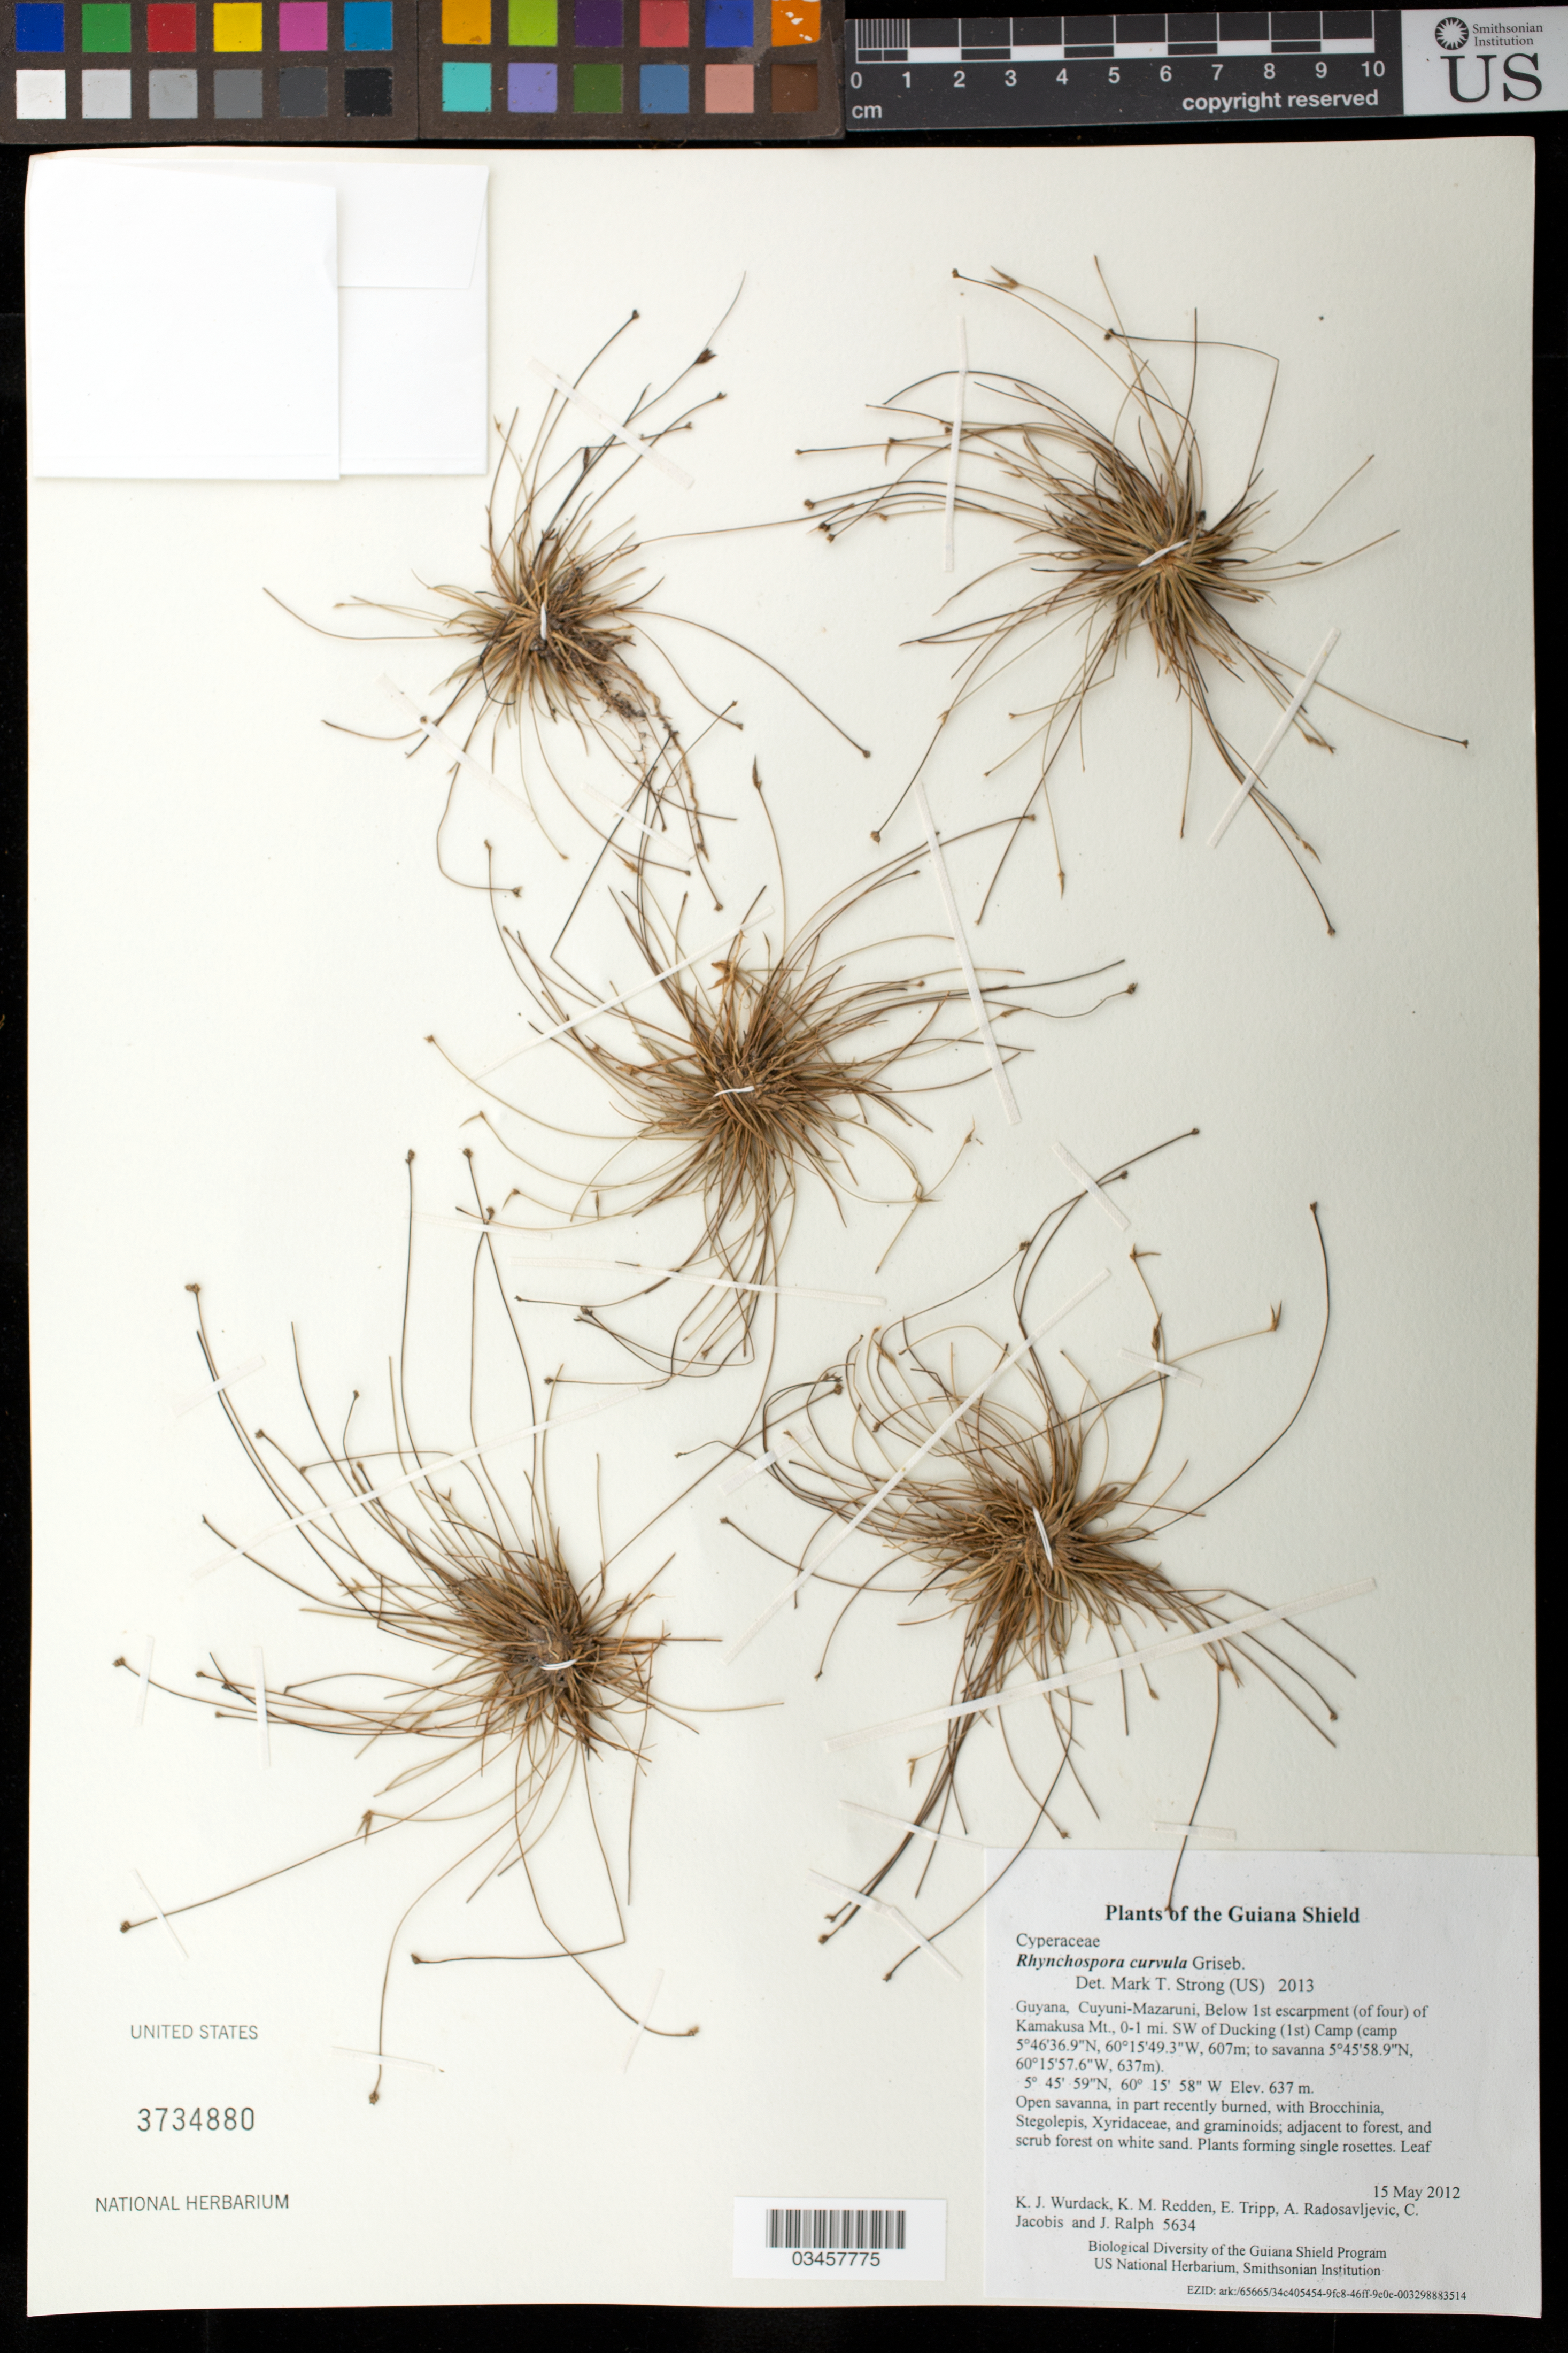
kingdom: Plantae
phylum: Tracheophyta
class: Liliopsida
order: Poales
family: Cyperaceae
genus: Rhynchospora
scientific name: Rhynchospora curvula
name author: Griseb.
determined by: Alves, K.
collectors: K. Wurdack, K. M. Redden, E. Tripp, A. Radosavljevic, C. Jacobis & J. Ralph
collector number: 5634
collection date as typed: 15 May 2012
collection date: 2012-05-15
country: Guyana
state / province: Cuyuni-Mazaruni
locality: Below 1st escarpment (of four) of Kamakusa Mt., 0-1 mi. SW of Ducking (1st) Camp (camp 5°46'36.9"N, 60°15'49.3"W, 607m; to savanna 5°45'58.9"N, 60°15'57.6"W, 637m)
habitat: Open savanna, in part recently burned, with Brocchinia, Stegolepis, Xyridaceae, and graminoids; adjacent to forest, and scrub forest on white sand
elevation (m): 637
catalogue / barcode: US 3734880